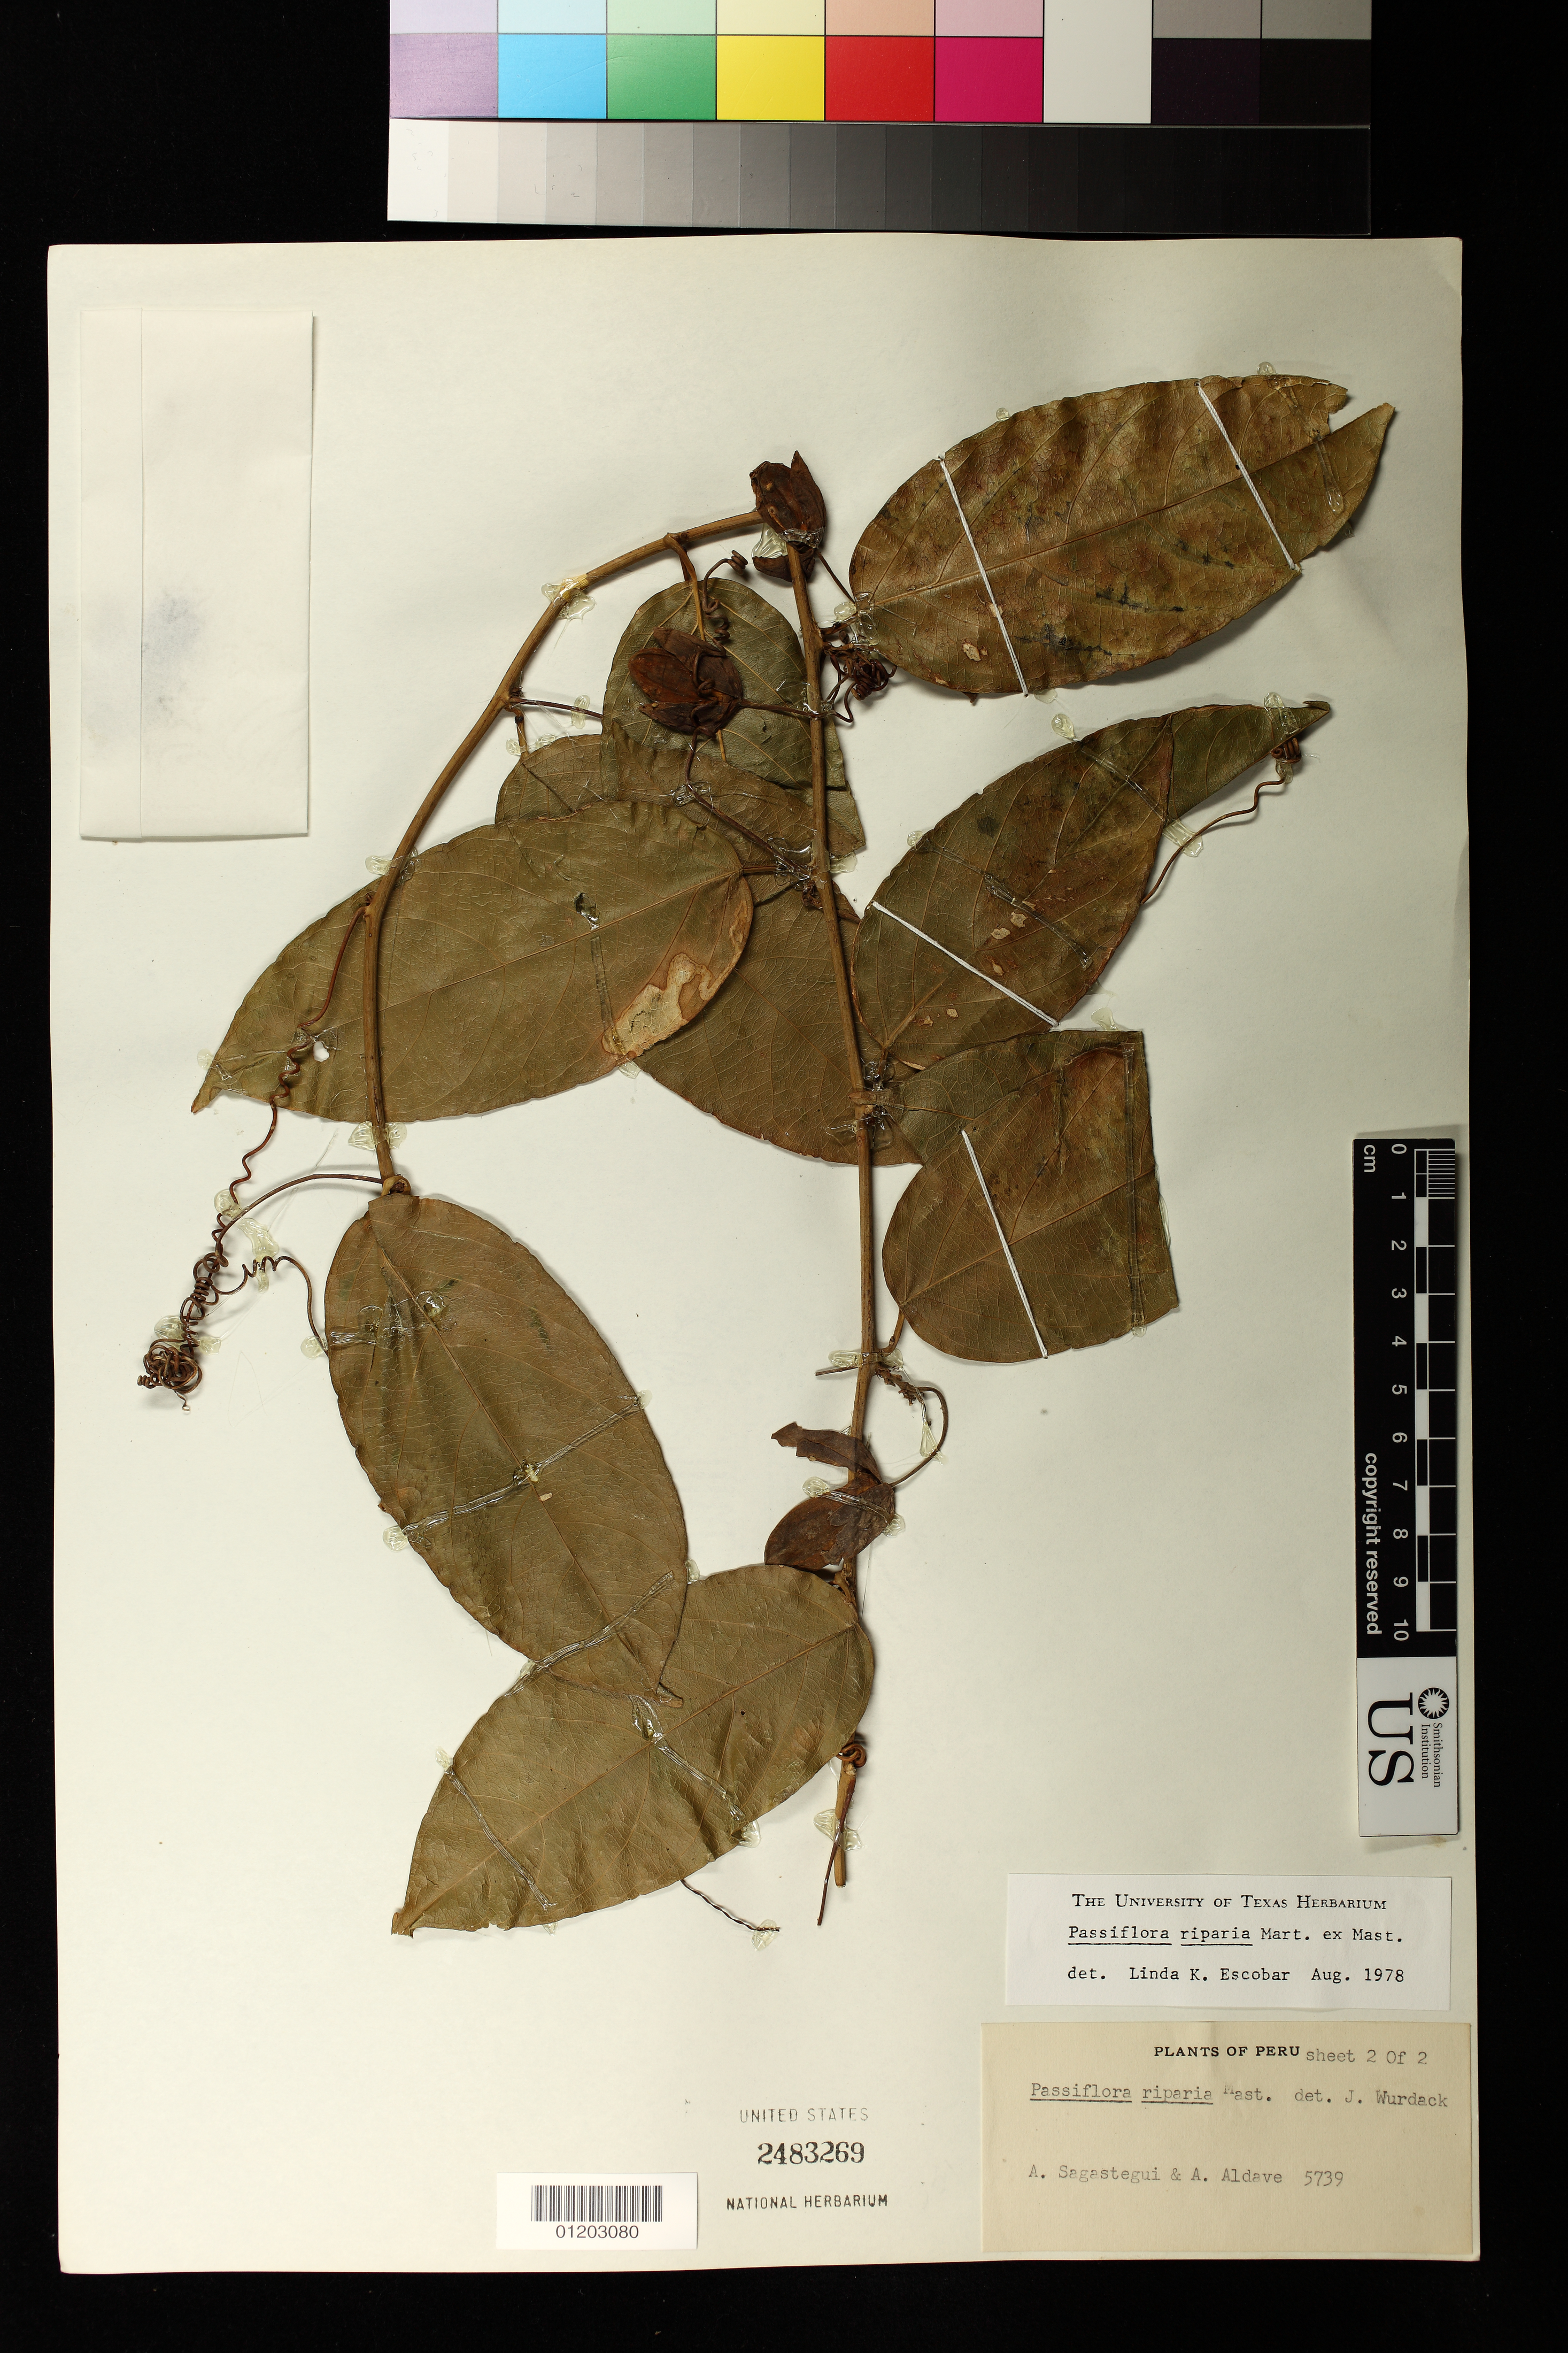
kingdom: Plantae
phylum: Tracheophyta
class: Magnoliopsida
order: Malpighiales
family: Passifloraceae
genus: Passiflora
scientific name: Passiflora riparia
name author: Mart. ex Mast.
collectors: A. Sagástegui A. & A. Aldave P.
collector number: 5739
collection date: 1965-08-20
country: Peru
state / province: Loreto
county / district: Ucayali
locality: Pucapanga, Prov. de Ucayali, Dpto. Loreto. [Maroen?] izquierda del Ucayali.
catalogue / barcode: US 2483269